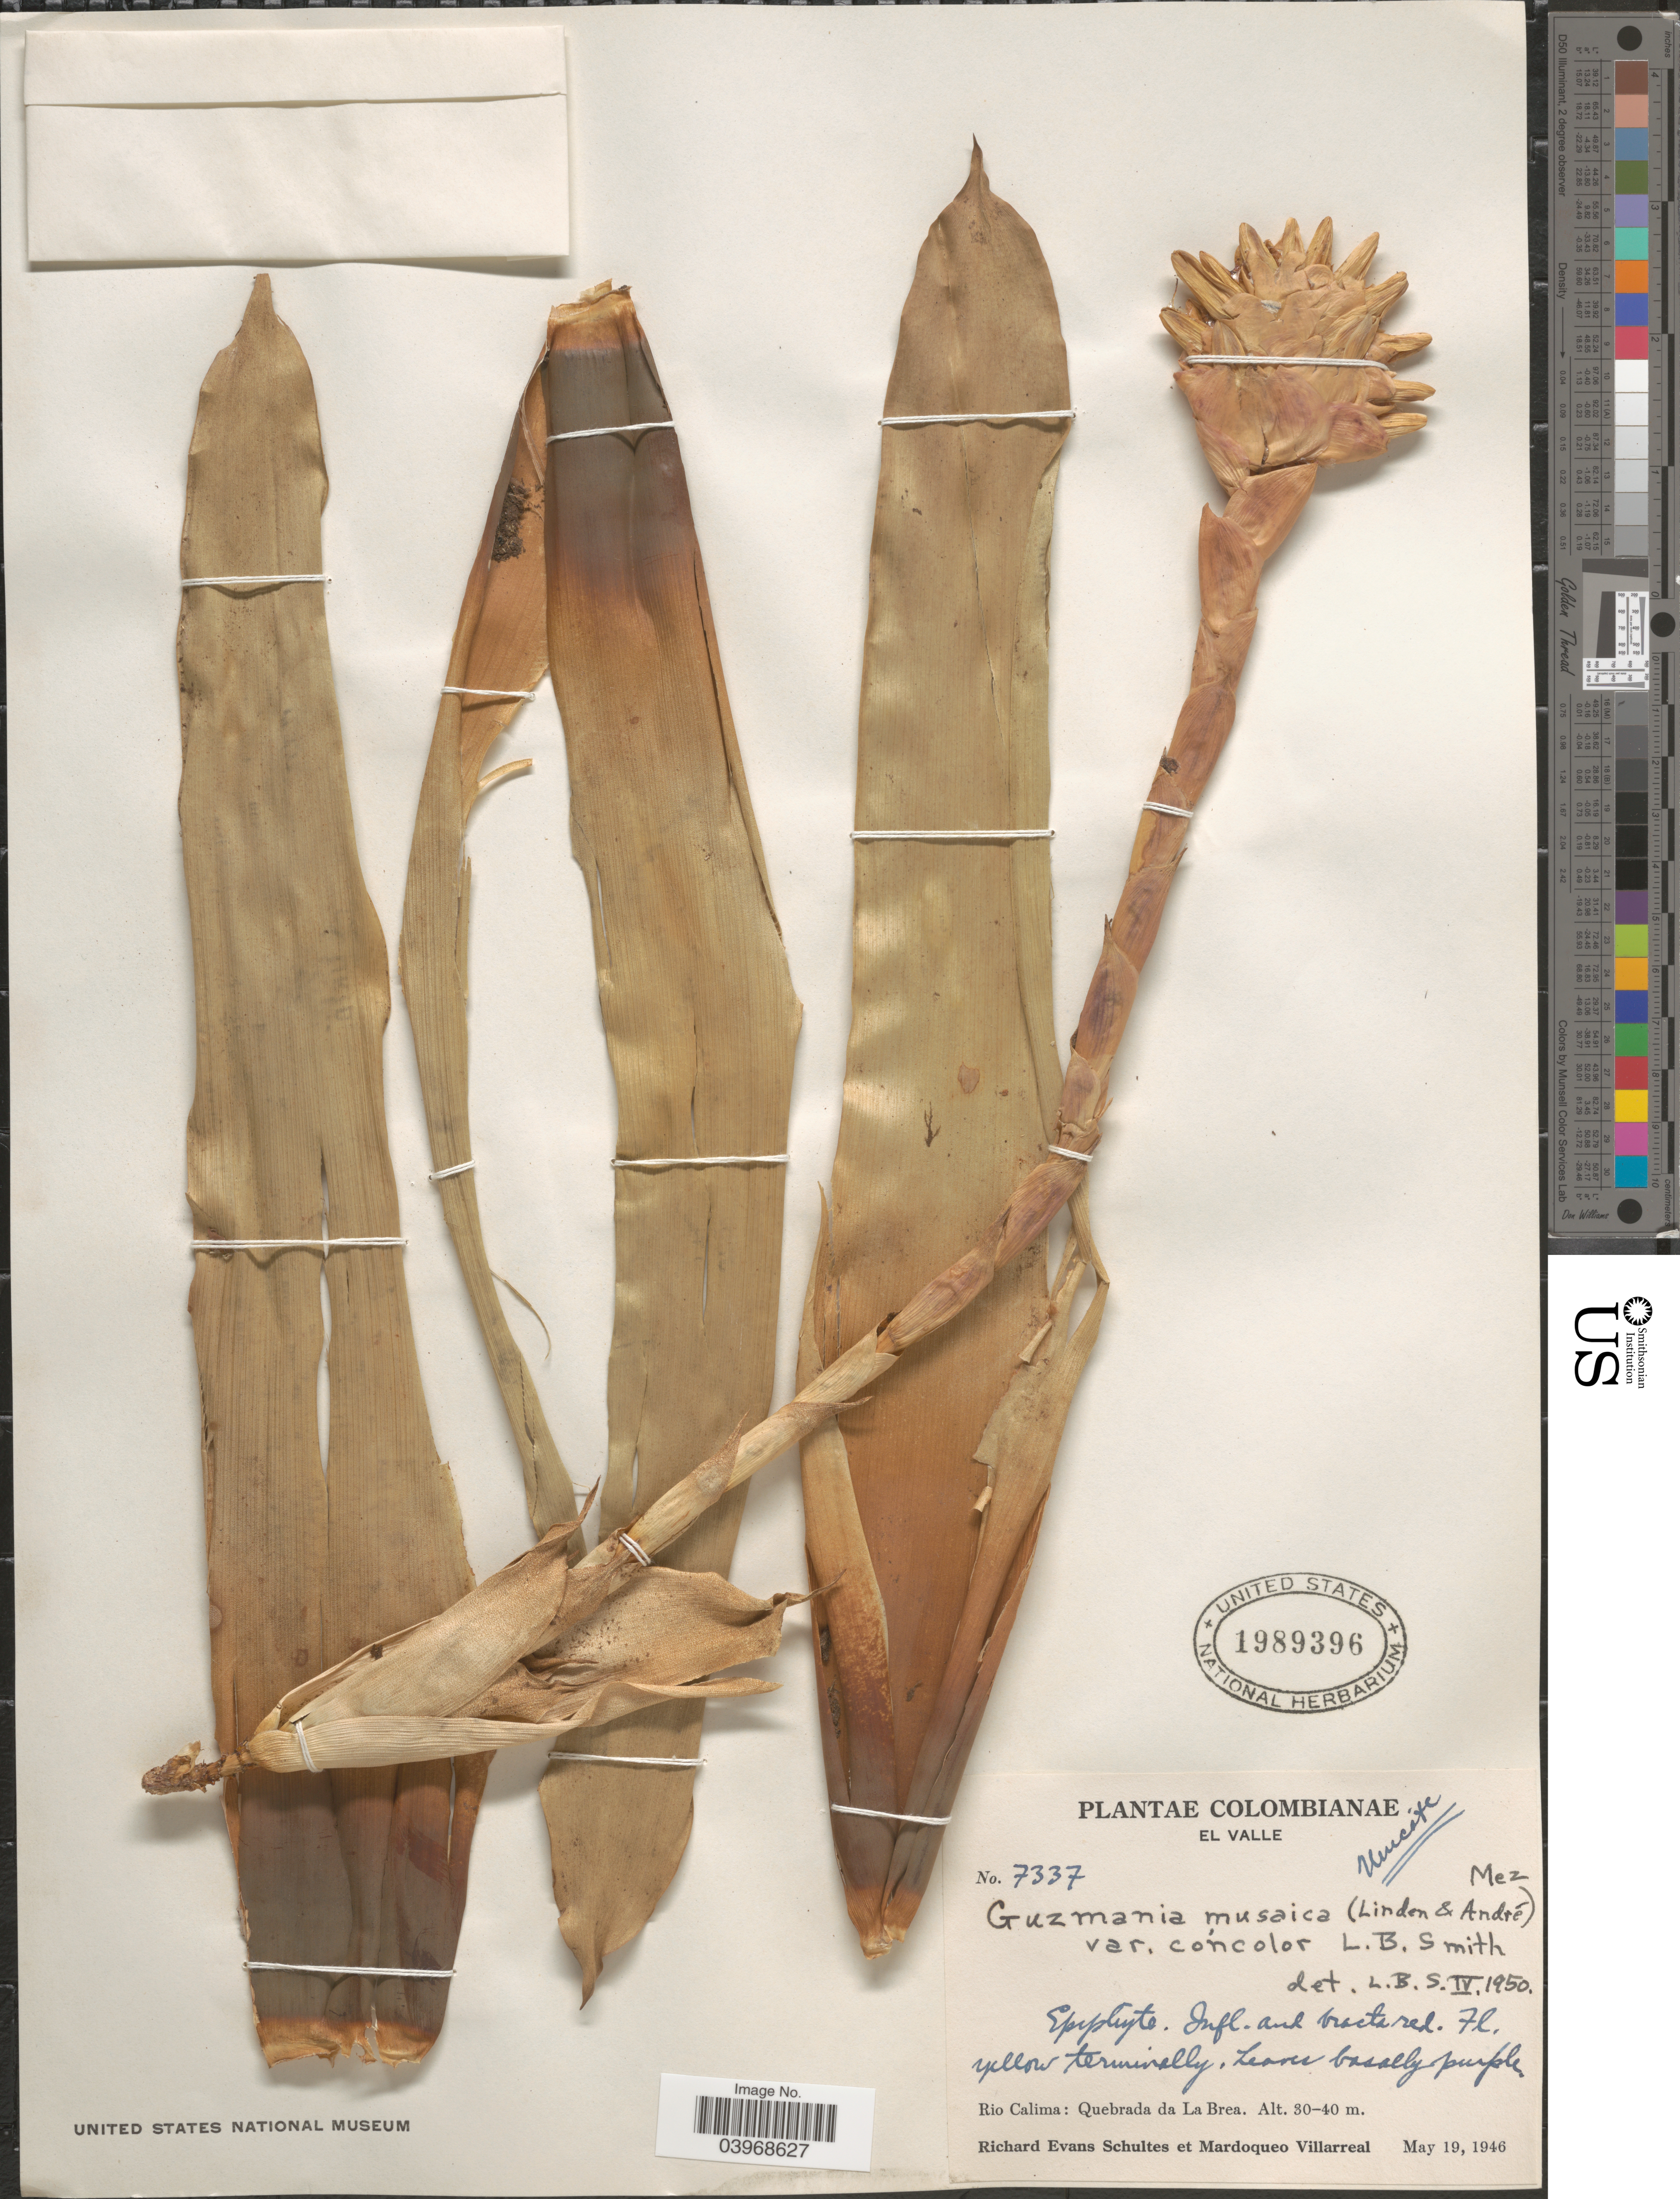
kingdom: Plantae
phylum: Tracheophyta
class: Liliopsida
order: Poales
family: Bromeliaceae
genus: Guzmania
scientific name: Guzmania musaica var. concolor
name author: L.B. Sm.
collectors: R. E. Schultes & M. Villarreal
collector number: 7337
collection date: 1946-05-19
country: Colombia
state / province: Valle del Cauca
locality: El Valle. Rio Calima: Quebrada da La Brea.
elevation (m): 30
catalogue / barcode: US 1989396